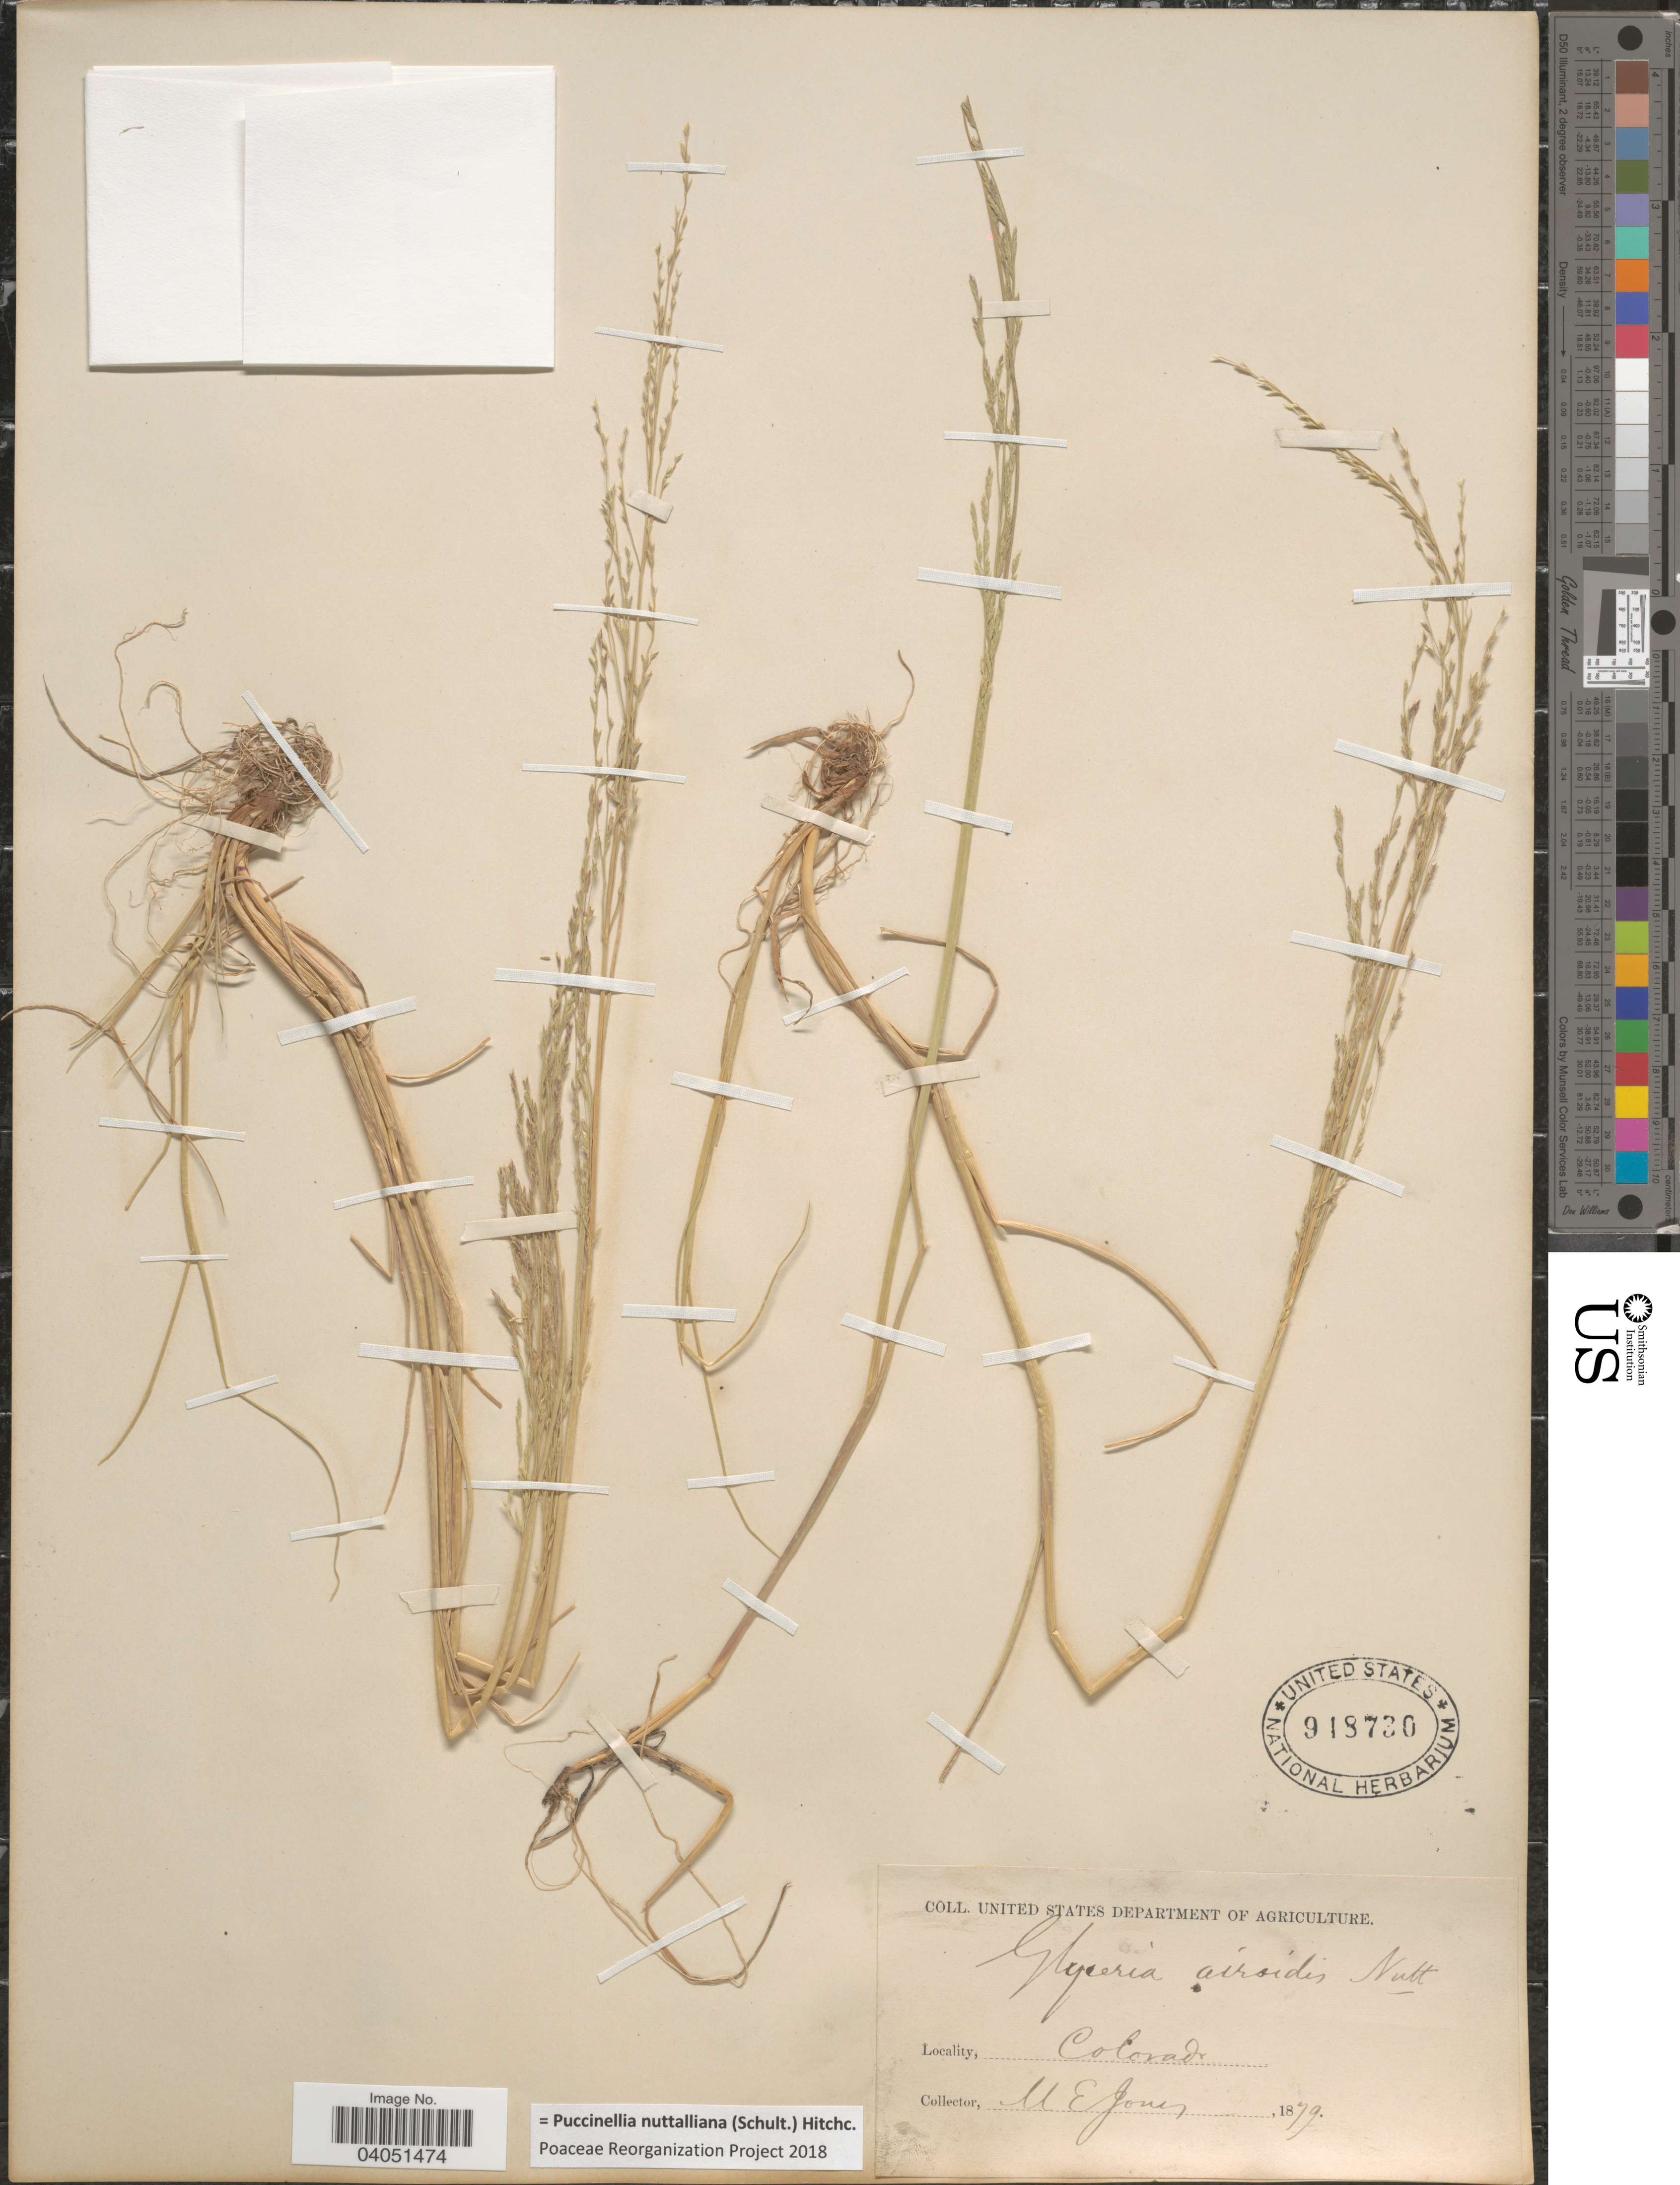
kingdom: Plantae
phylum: Tracheophyta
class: Liliopsida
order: Poales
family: Poaceae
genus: Puccinellia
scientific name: Puccinellia nuttalliana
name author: (Schult.) Hitchc.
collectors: M. E. Jones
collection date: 1879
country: United States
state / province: Colorado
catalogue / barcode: US 948730